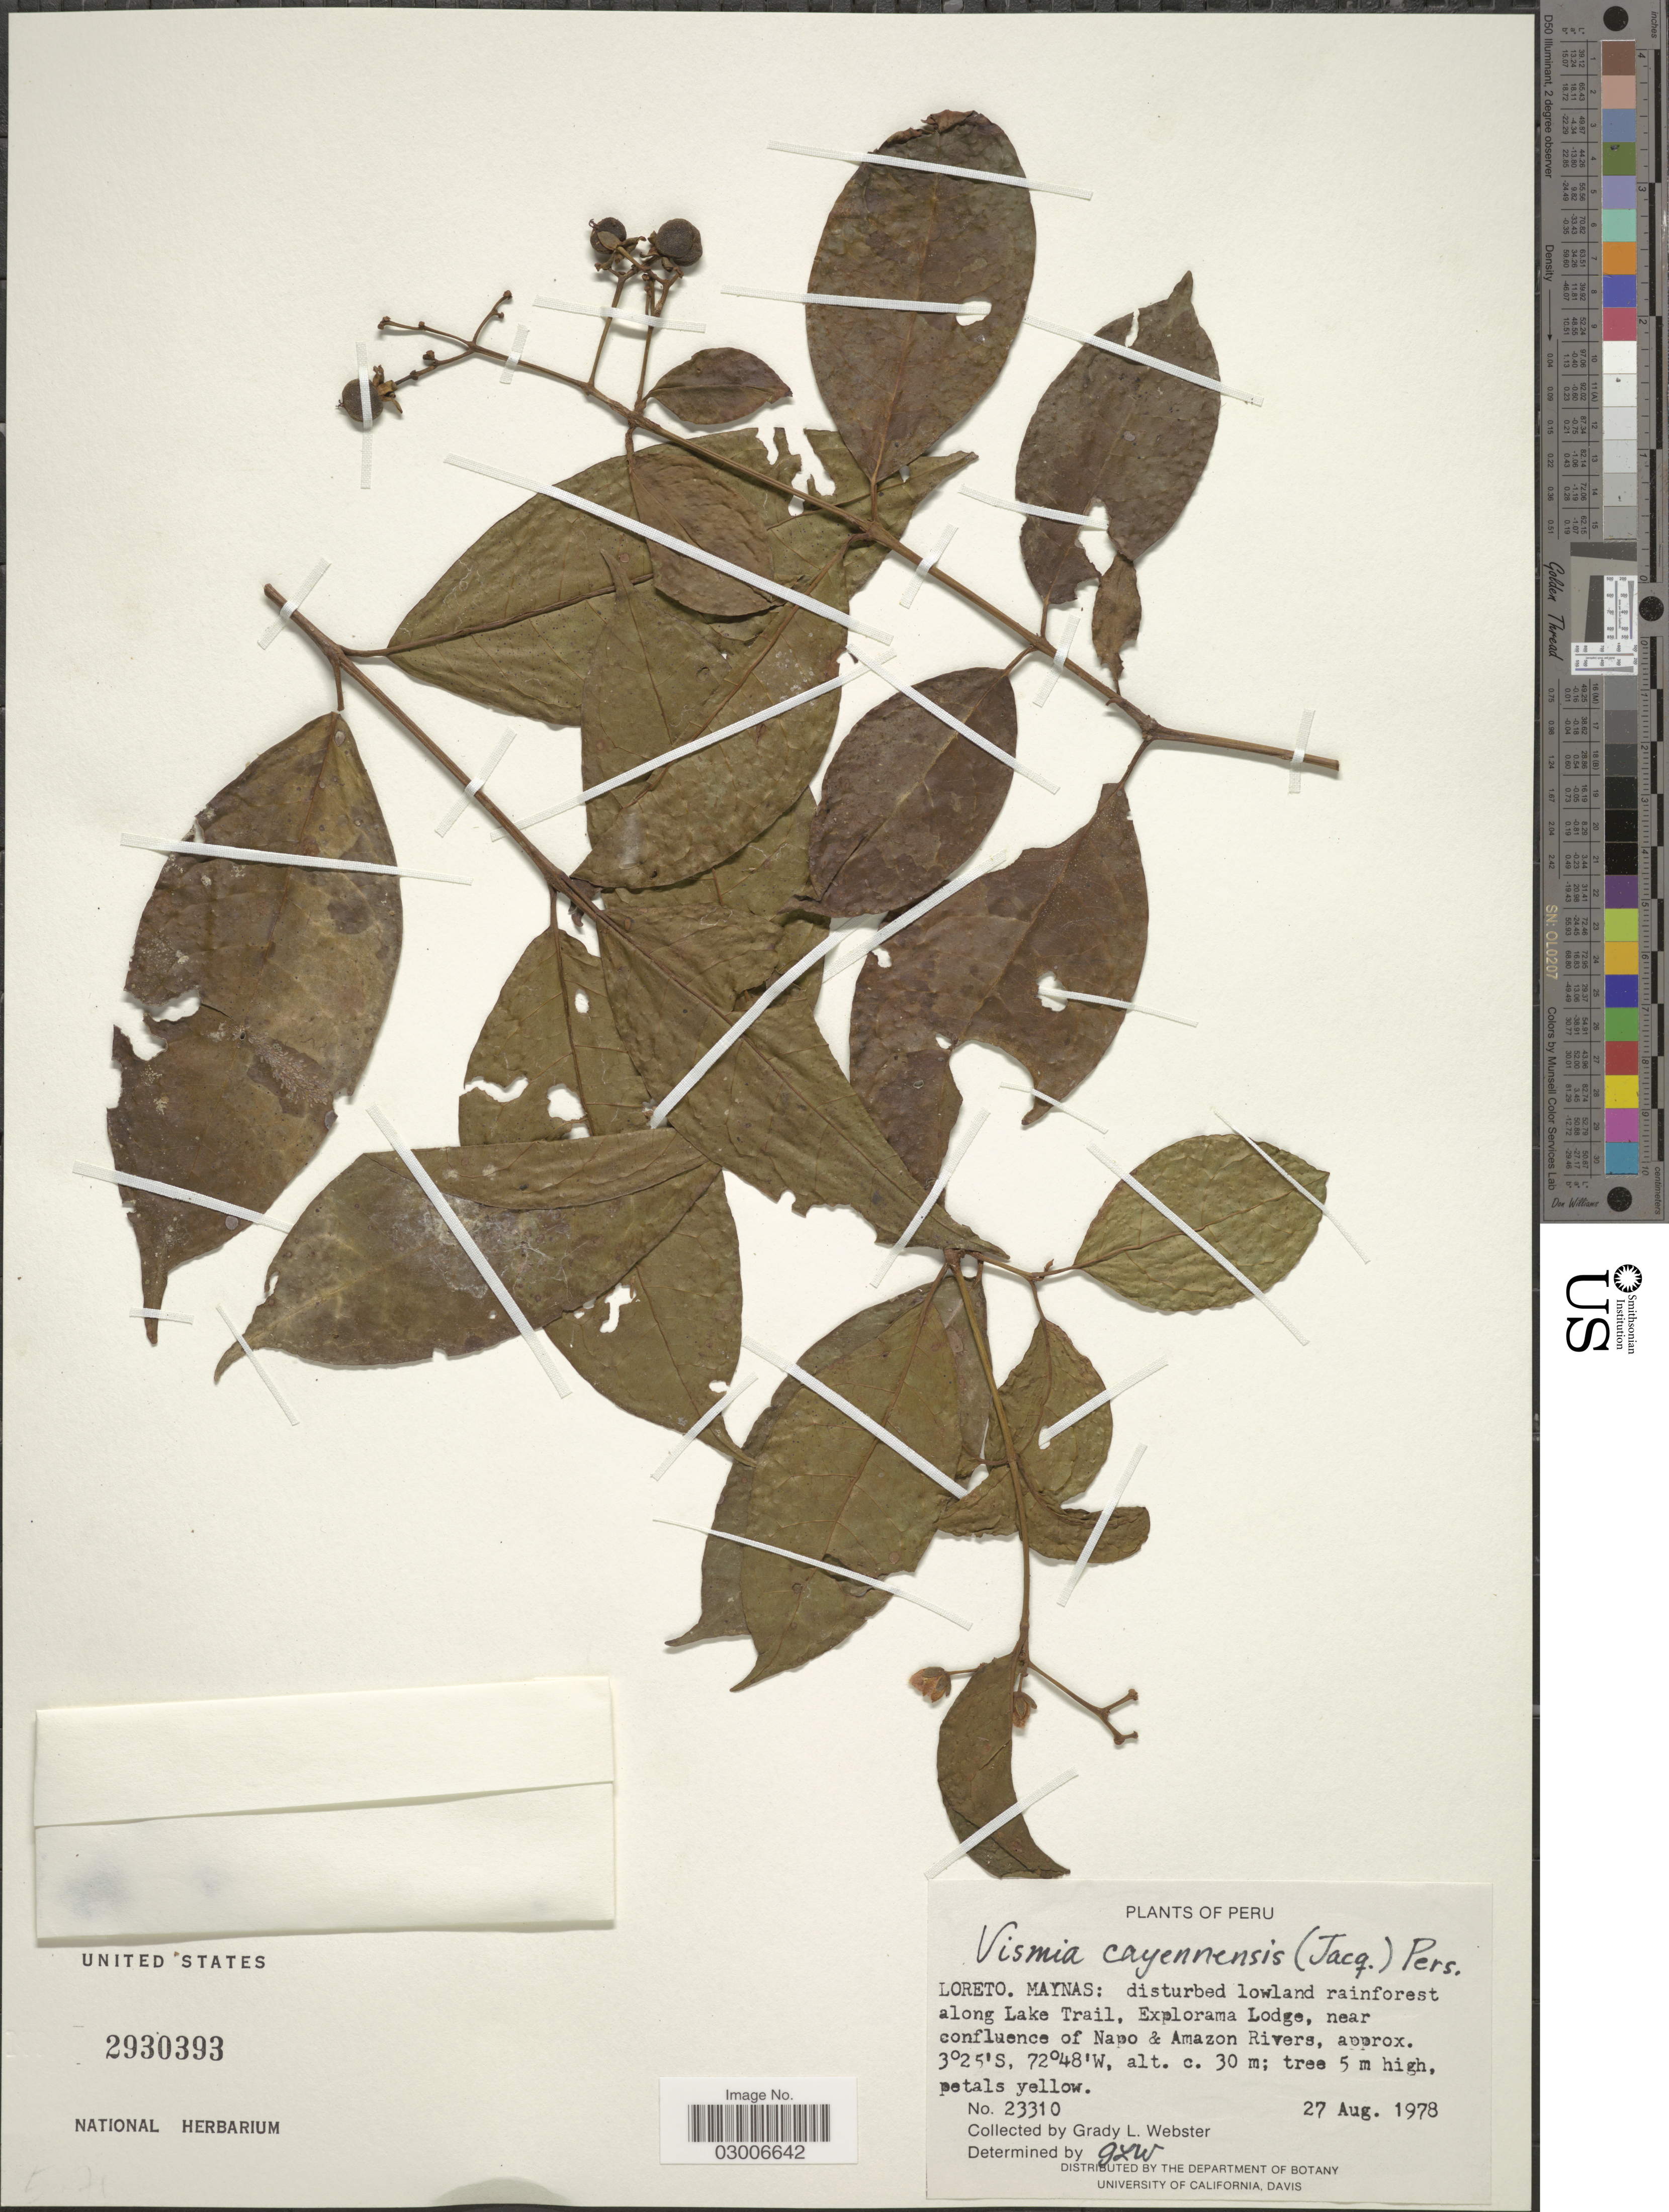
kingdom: Plantae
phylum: Tracheophyta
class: Magnoliopsida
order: Malpighiales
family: Hypericaceae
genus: Vismia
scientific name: Vismia cayennensis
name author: (Jacq.) Pers.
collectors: G. L. Webster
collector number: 23310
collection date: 1978-08-27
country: Peru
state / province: Loreto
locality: Maynas: disturbed lowland rainforest along Lake Trail, Explorama Lodge, near confluence of Napo & Amazon Rivers.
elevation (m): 30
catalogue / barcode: US 2930393